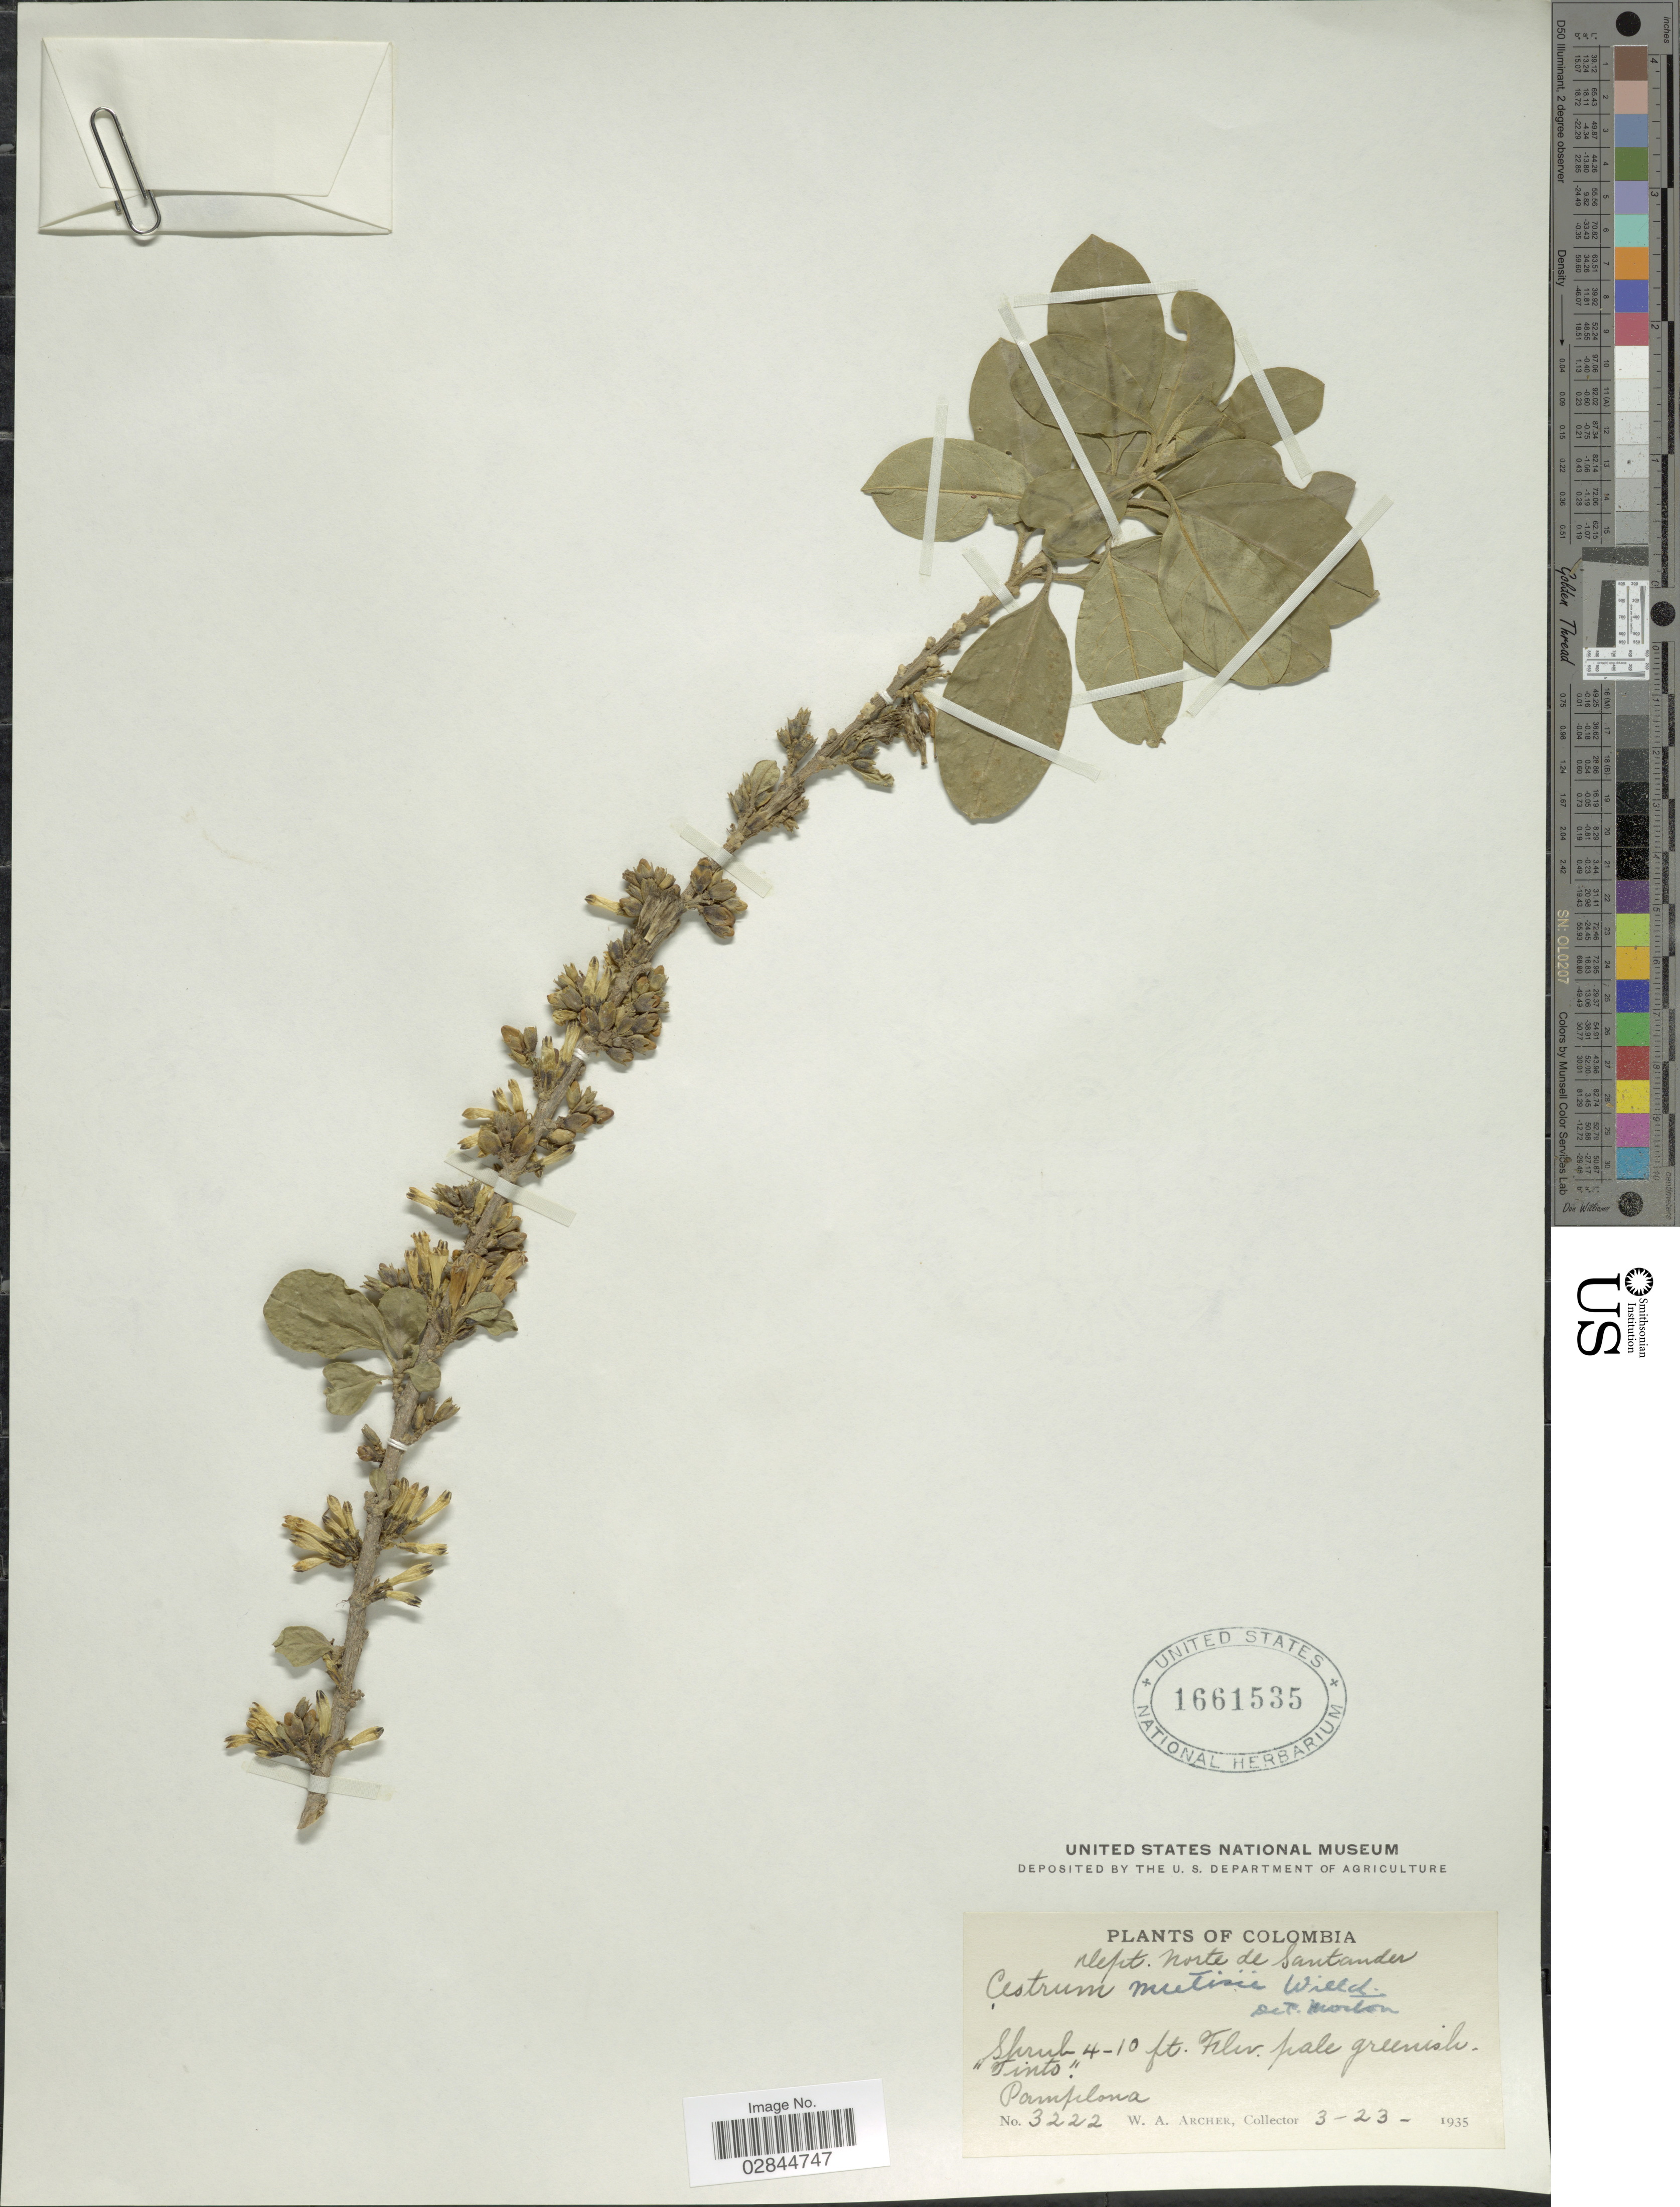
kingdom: Plantae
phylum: Tracheophyta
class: Magnoliopsida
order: Solanales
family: Solanaceae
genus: Cestrum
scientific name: Cestrum mutisii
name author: Willd. ex Roem. & Schult.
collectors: W. A. Archer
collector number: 3222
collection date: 1935-03-23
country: Colombia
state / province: Norte de Santander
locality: Dept. Norte de Santander. Pampilona.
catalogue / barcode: US 1661535